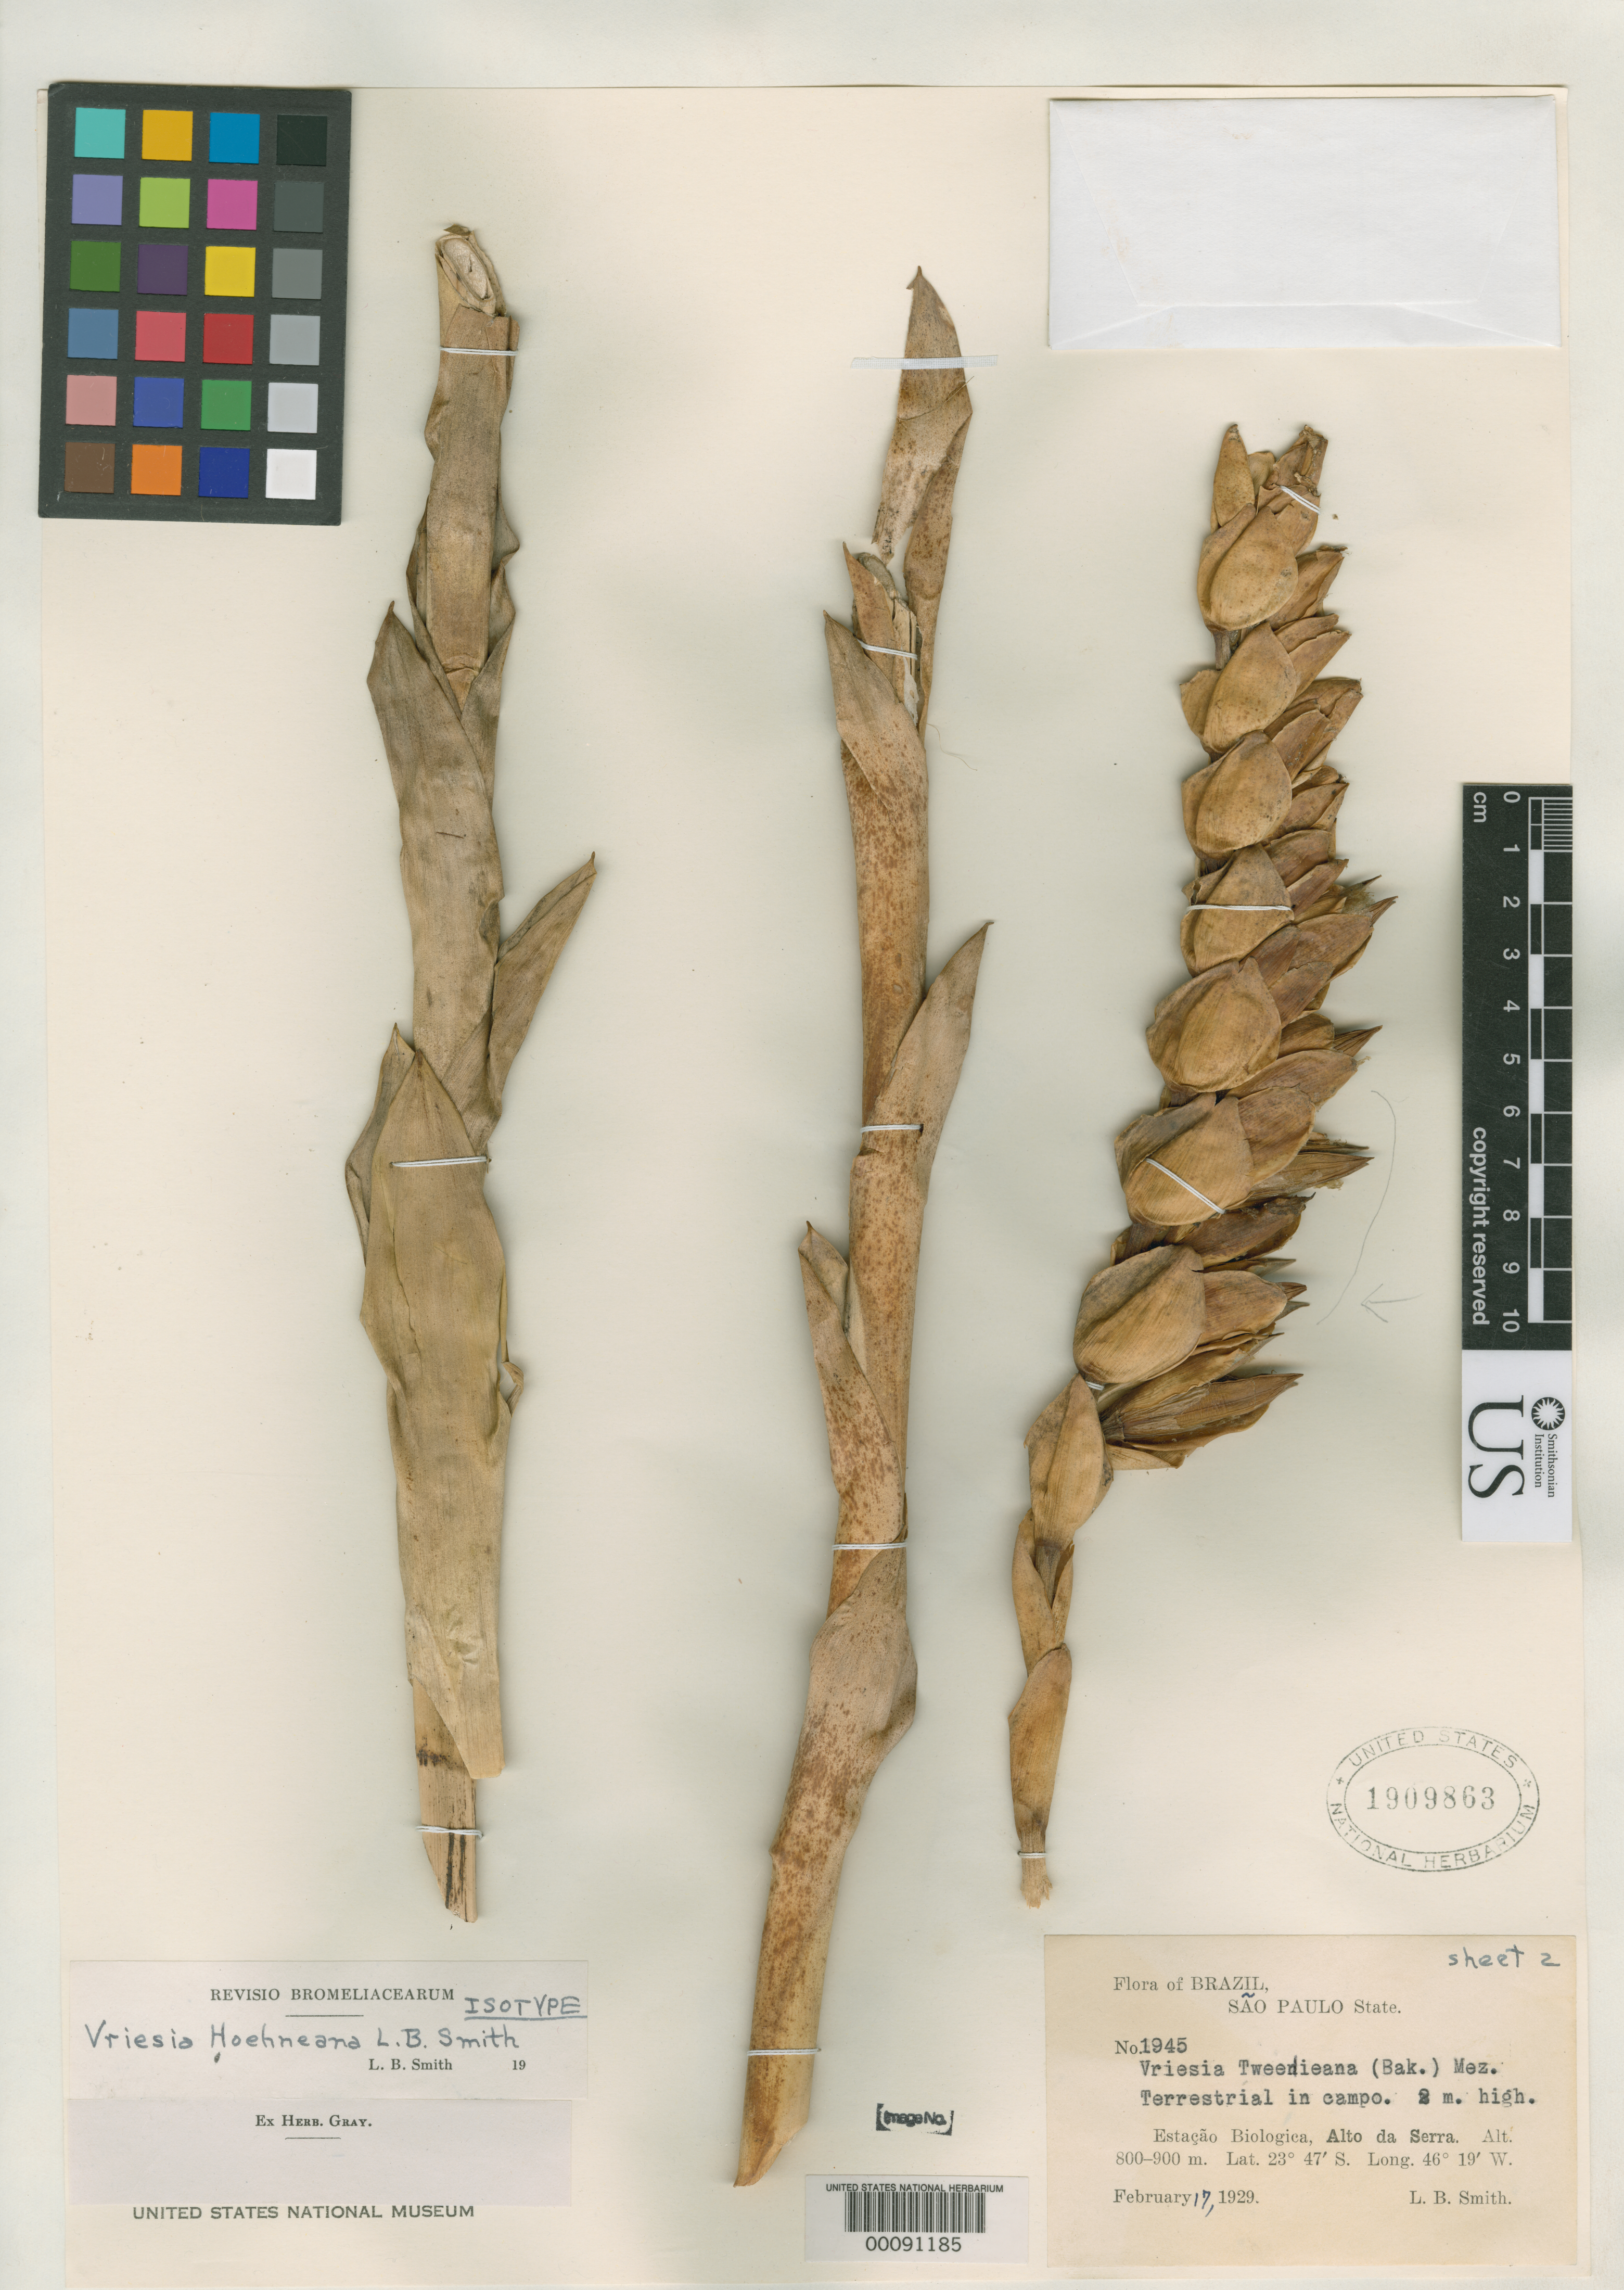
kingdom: Plantae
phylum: Tracheophyta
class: Liliopsida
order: Poales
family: Bromeliaceae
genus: Vriesea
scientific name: Vriesea hoehneana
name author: L.B. Sm.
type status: Isotype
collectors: L. Smith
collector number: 1945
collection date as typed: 1929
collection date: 1929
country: Brazil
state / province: São Paulo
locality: Alto da serra, Estacao Biologica.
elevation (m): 800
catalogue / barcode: US 1909863